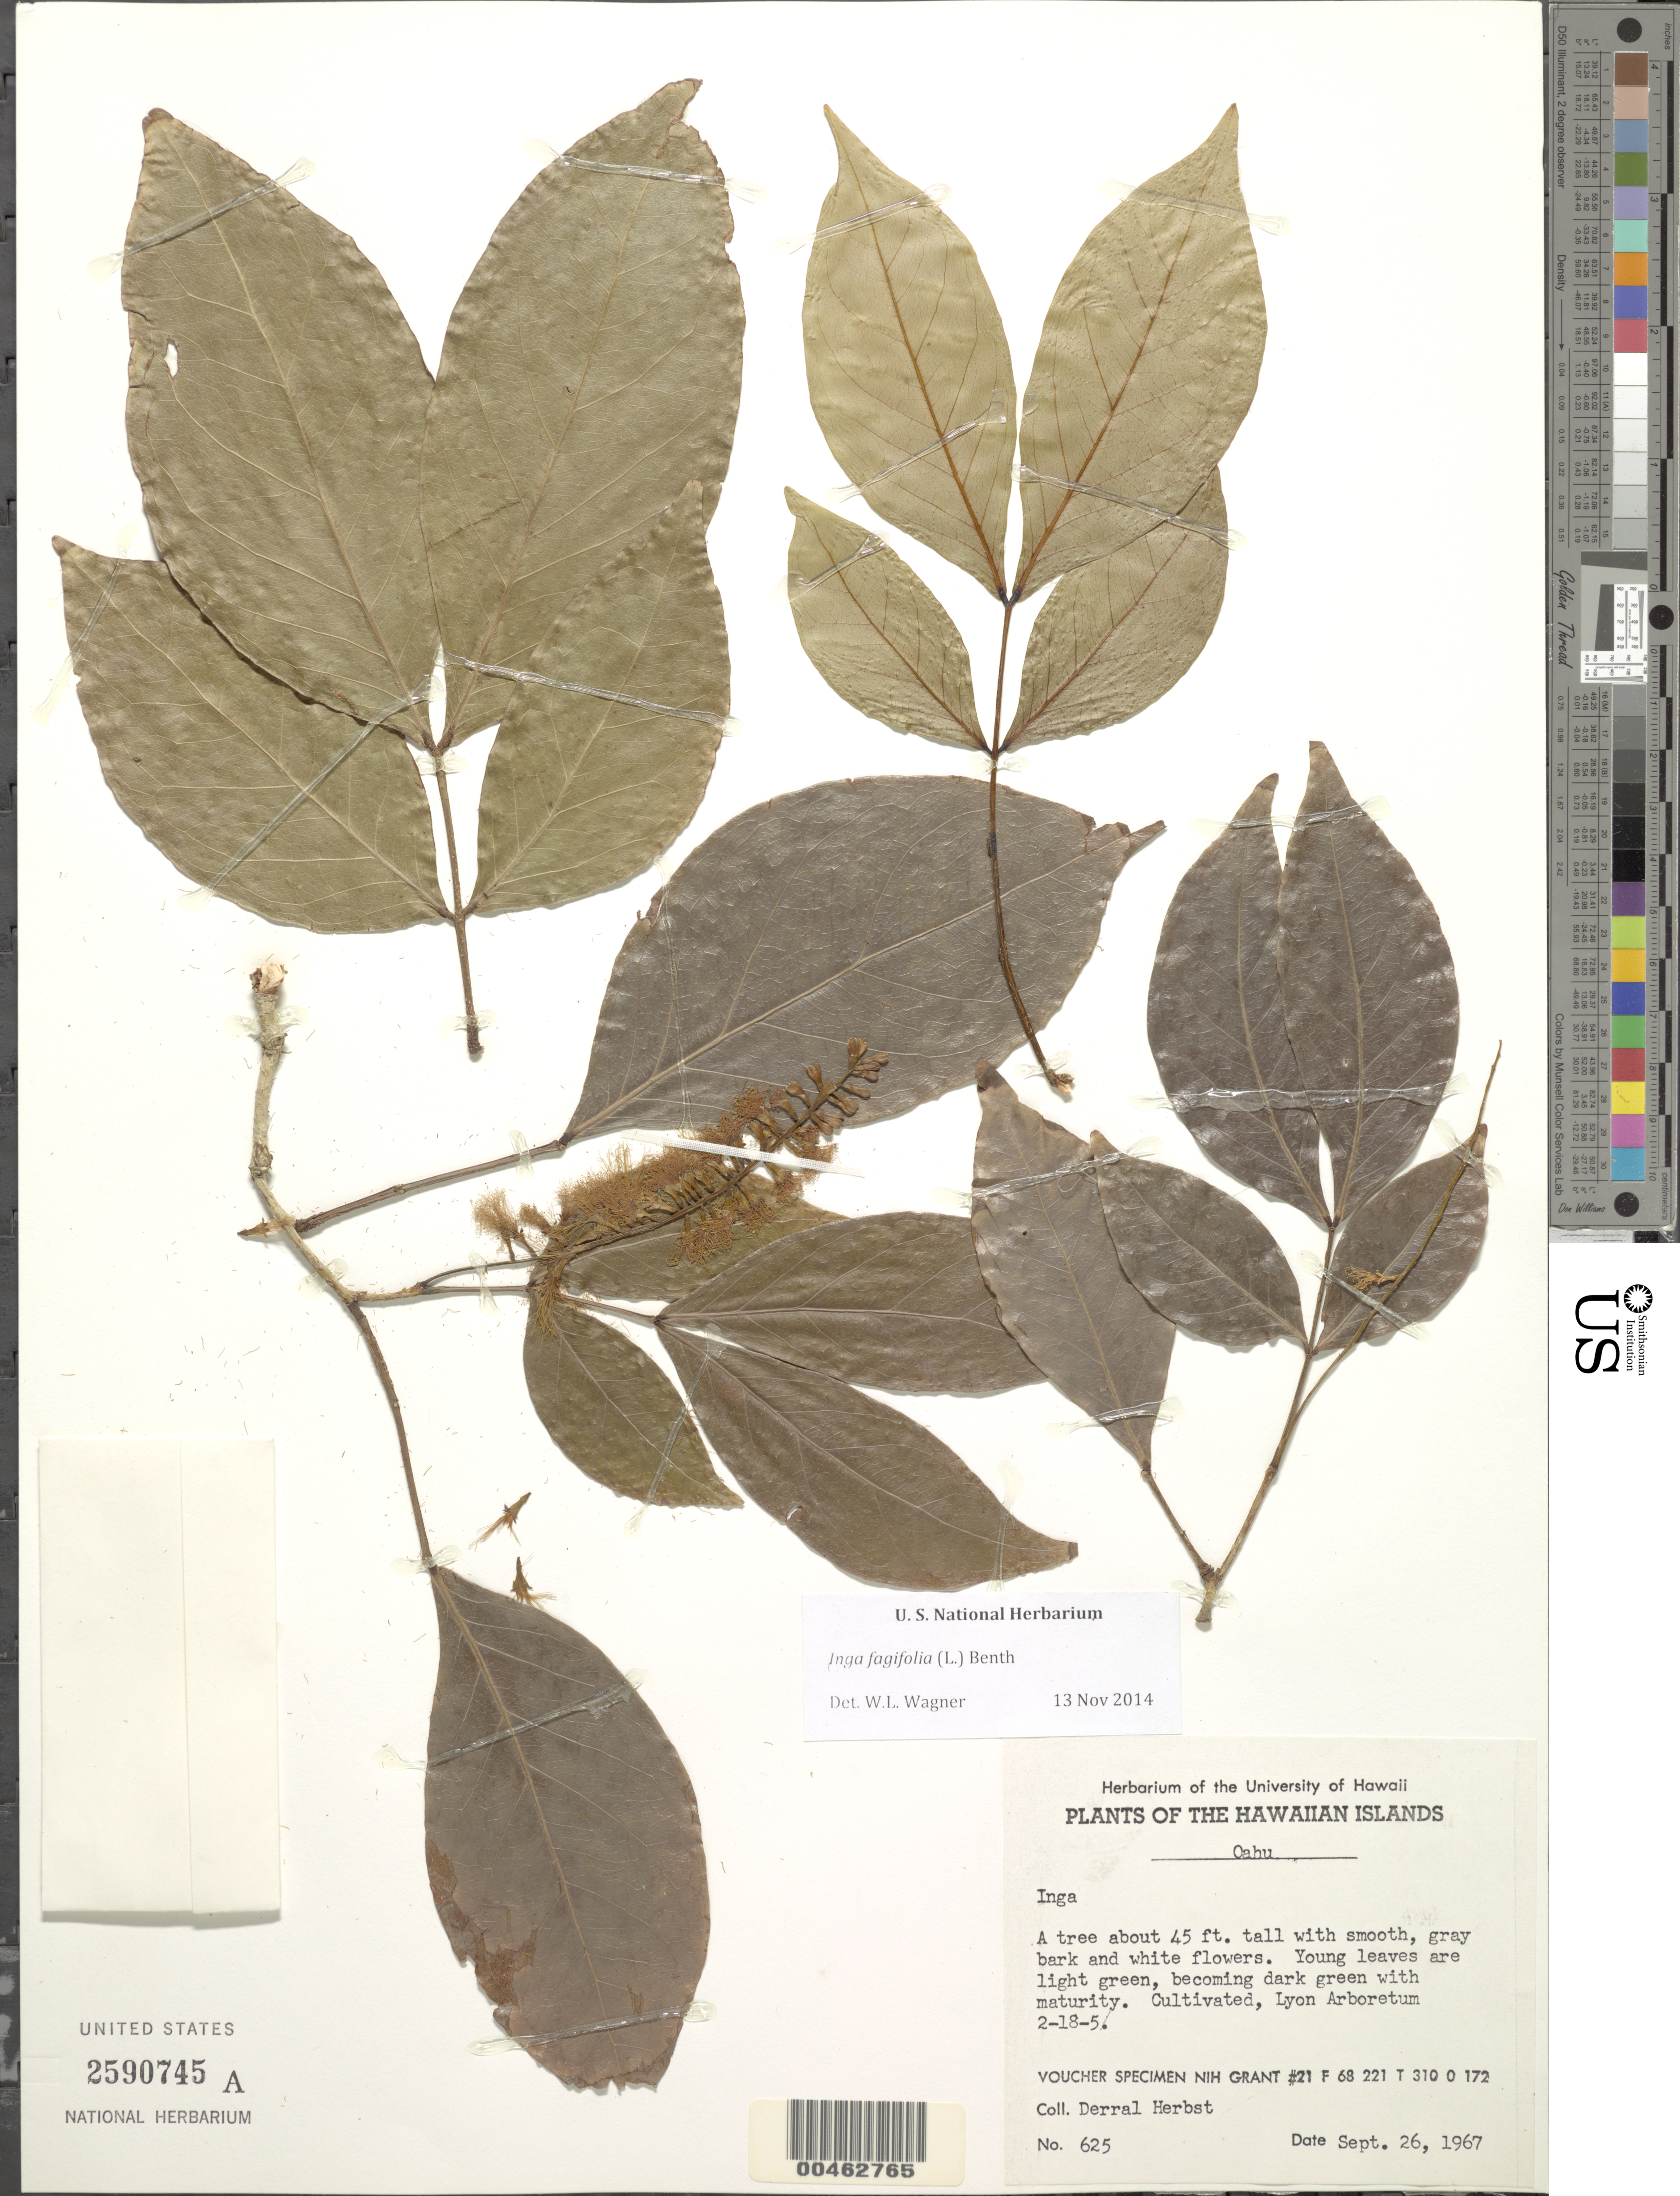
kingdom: Plantae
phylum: Tracheophyta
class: Magnoliopsida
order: Fabales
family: Fabaceae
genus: Inga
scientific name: Inga fagifolia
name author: (L.) Willd.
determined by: Wagner, W. L., (BOT), Smithsonian Institution - National Museum of Natural History (UNITED STATES)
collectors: D. R. Herbst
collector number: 625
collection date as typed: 26 Sep 1967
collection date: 1967-09-26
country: United States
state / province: Hawaii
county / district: Honolulu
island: Oahu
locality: Honolulu, Lyon Arboretum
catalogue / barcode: US 2590745A